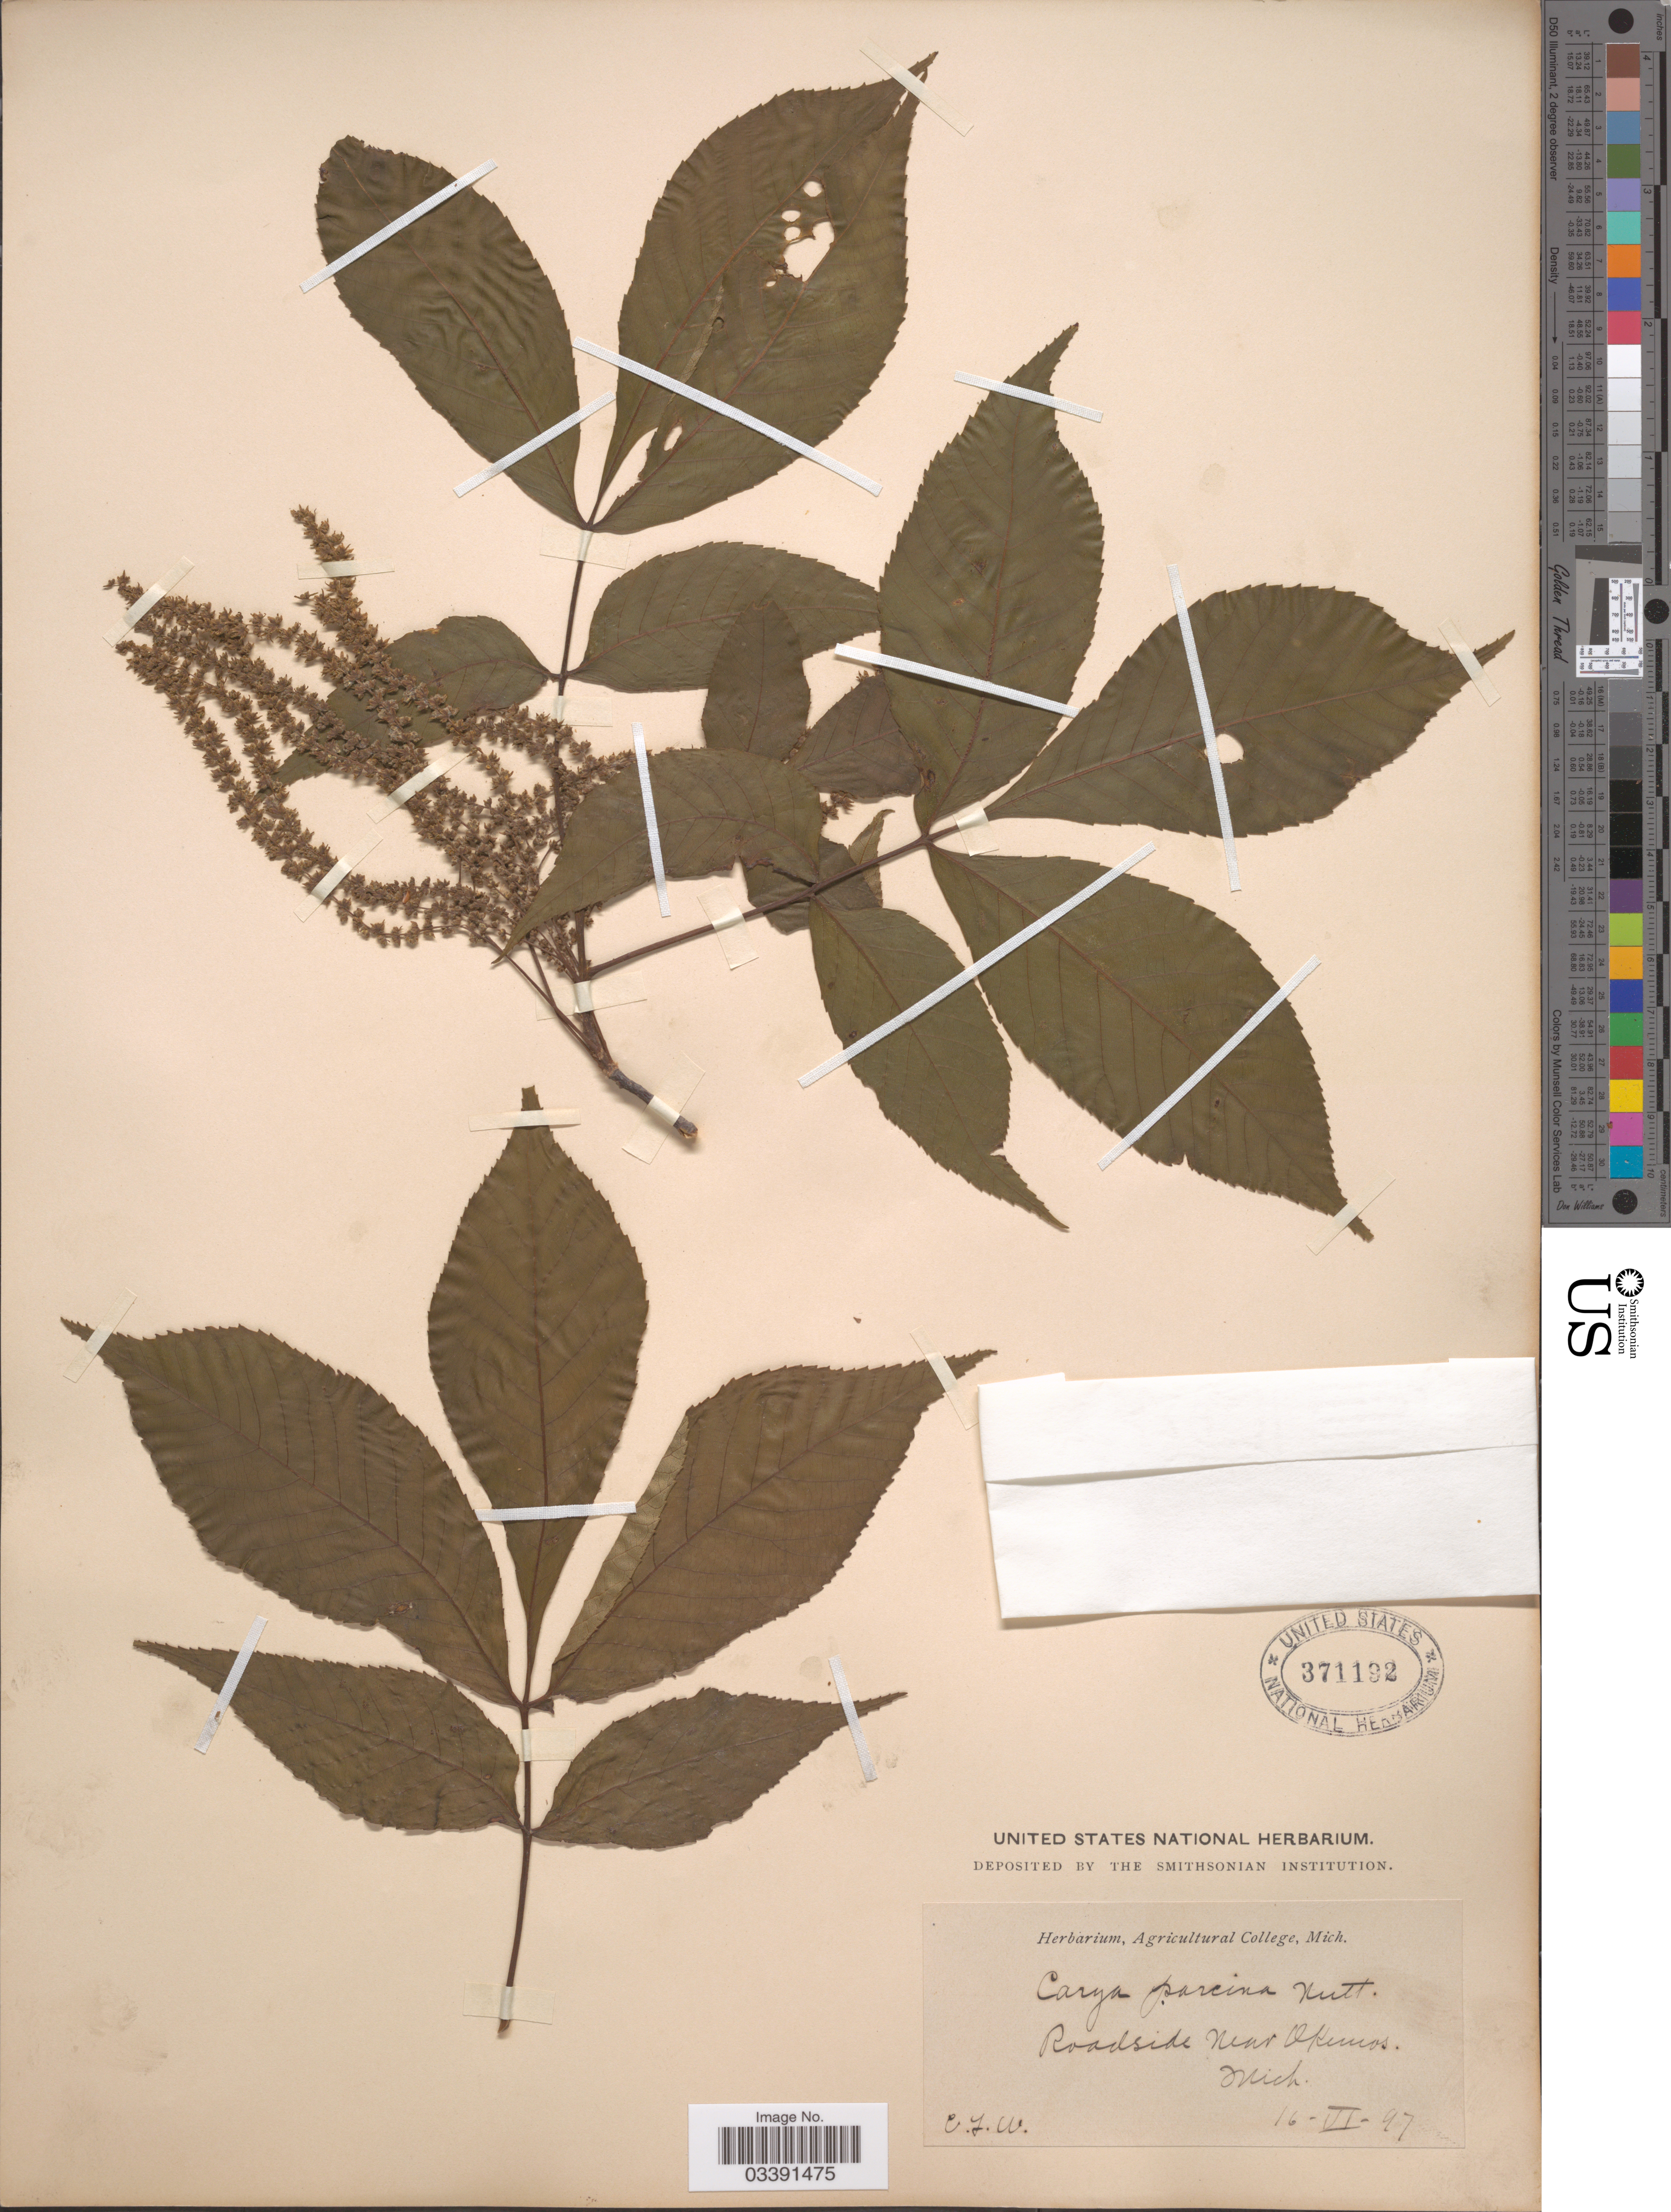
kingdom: Plantae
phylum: Tracheophyta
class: Magnoliopsida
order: Fagales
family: Juglandaceae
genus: Carya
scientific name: Carya glabra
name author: (Mill.) Sweet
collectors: C. F. W.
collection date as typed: Transcribed d/m/y: 16/6/97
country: United States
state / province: Michigan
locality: Roadside near Okemos.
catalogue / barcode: US 371192